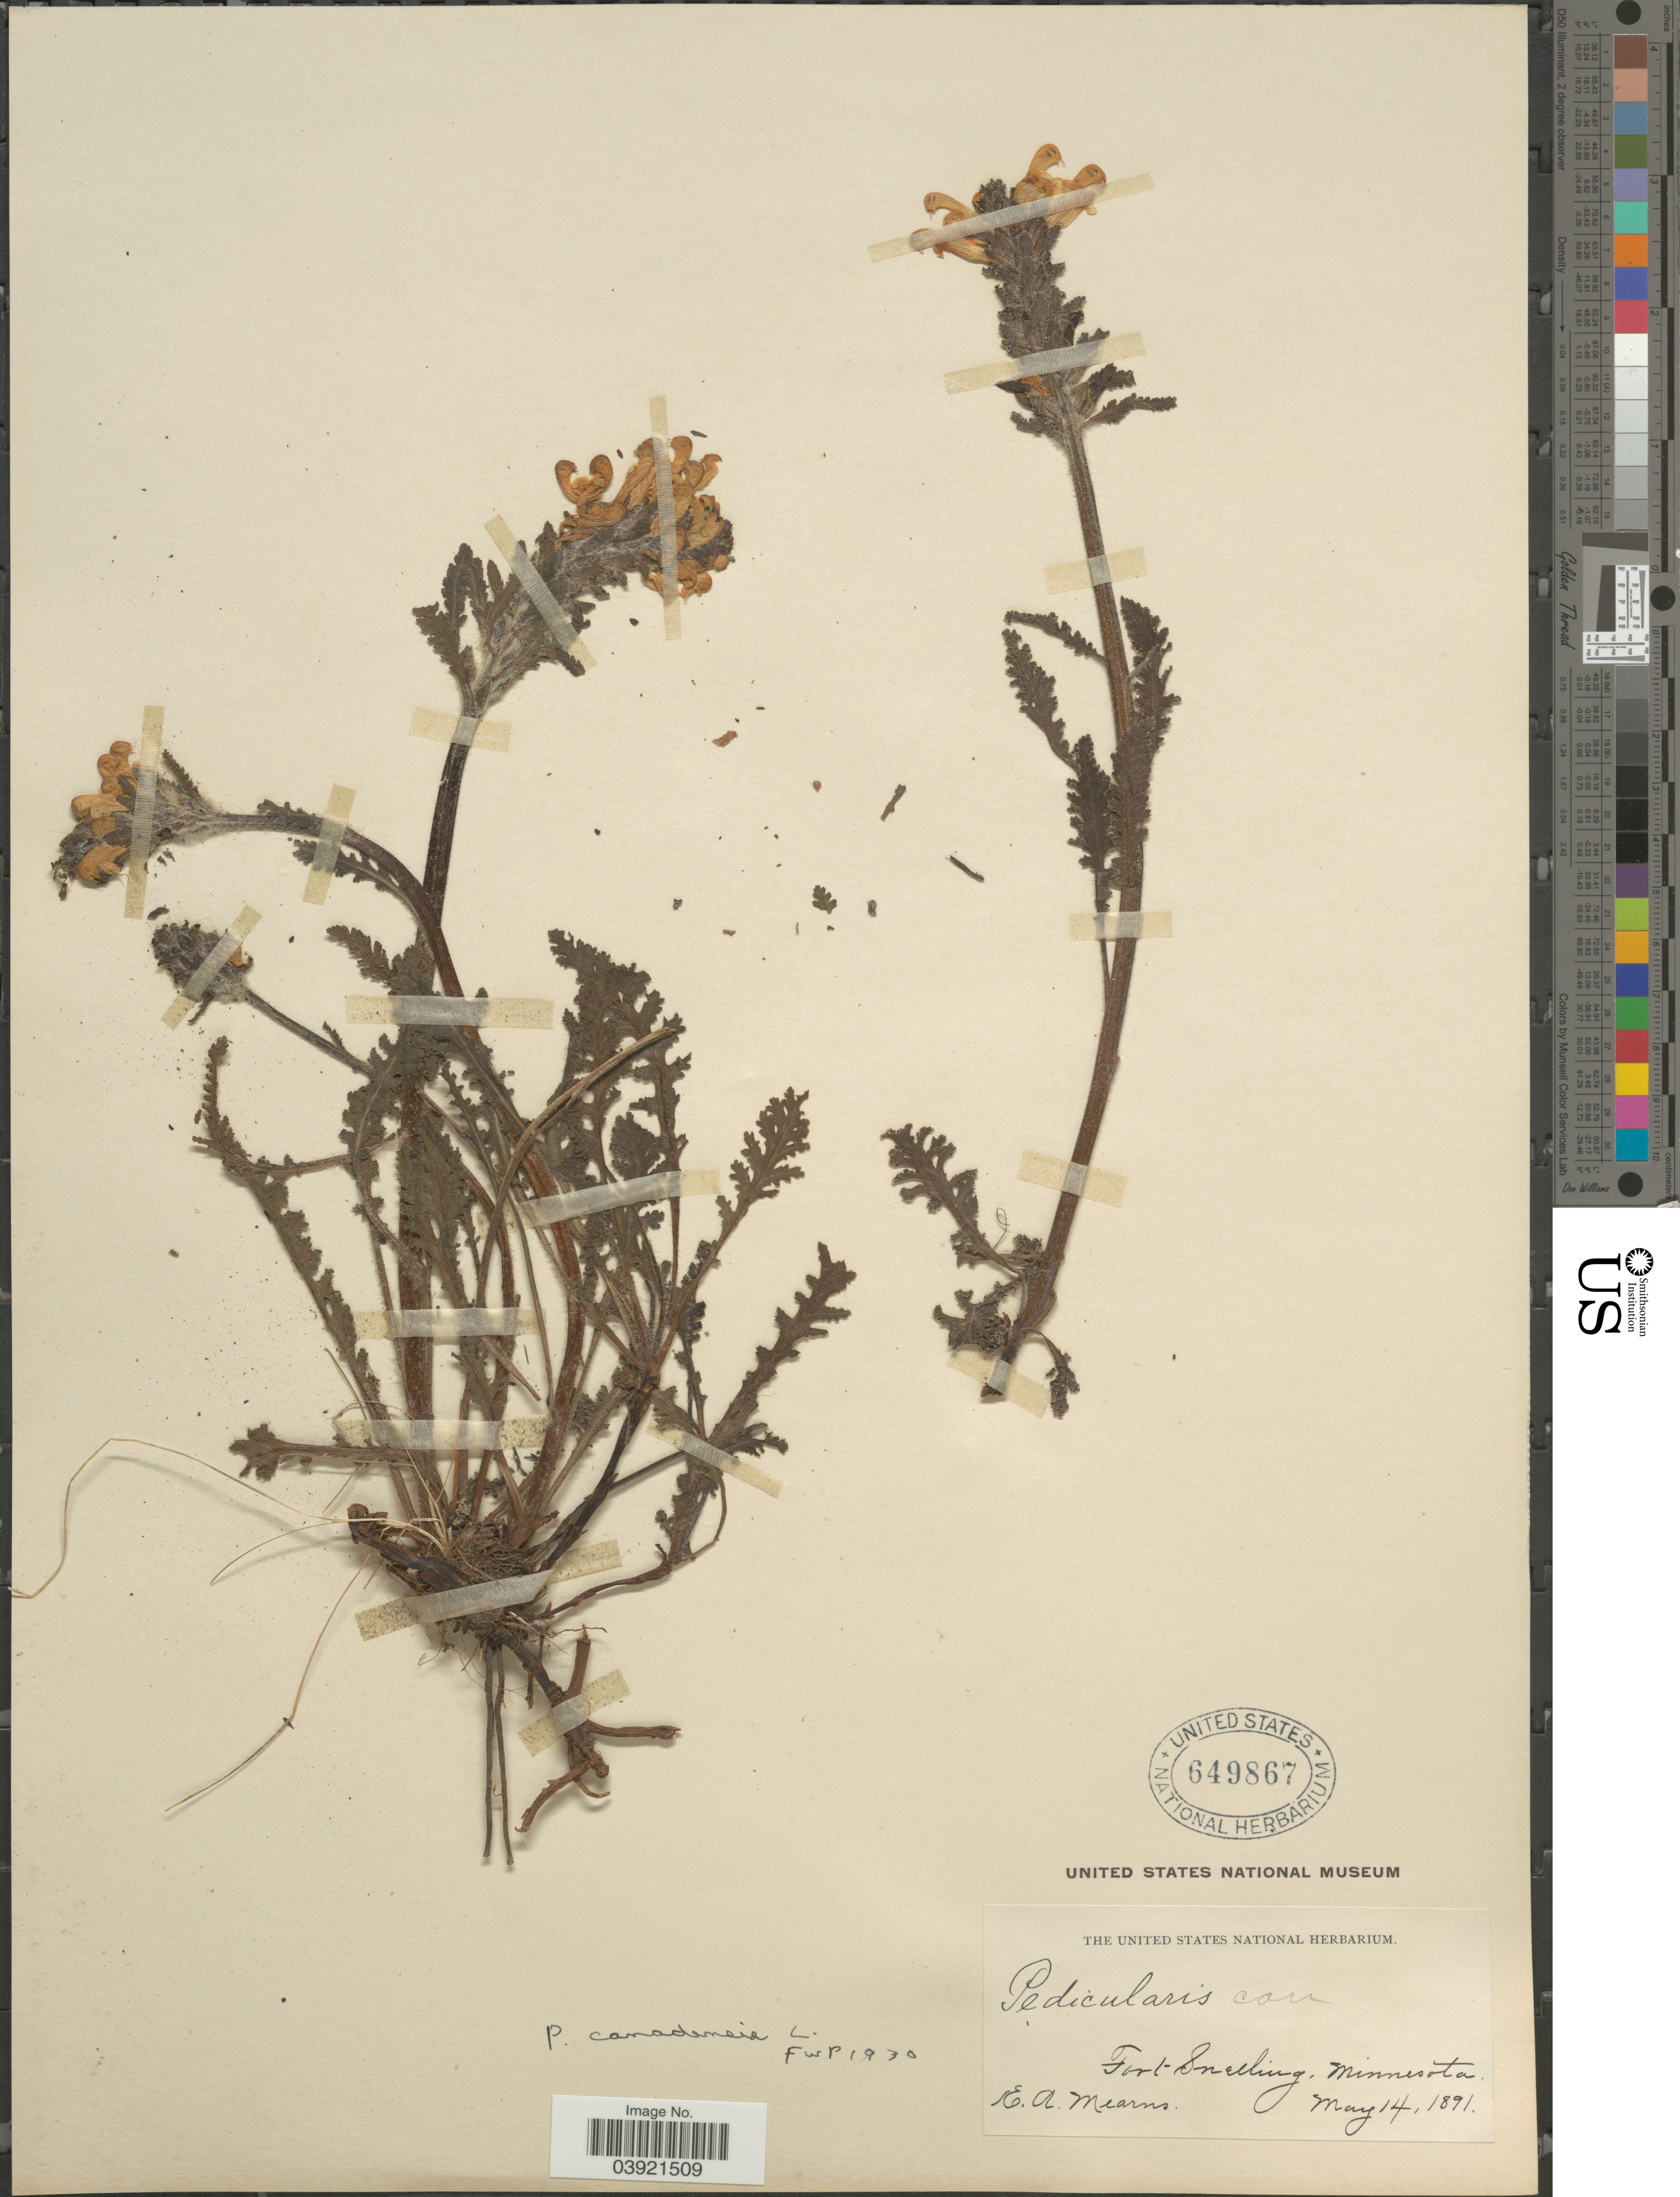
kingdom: Plantae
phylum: Tracheophyta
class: Magnoliopsida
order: Lamiales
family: Orobanchaceae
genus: Pedicularis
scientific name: Pedicularis canadensis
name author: L.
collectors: E. A. Mearns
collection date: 1891-05-14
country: United States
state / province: Minnesota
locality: Fort Snelling.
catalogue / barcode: US 649867